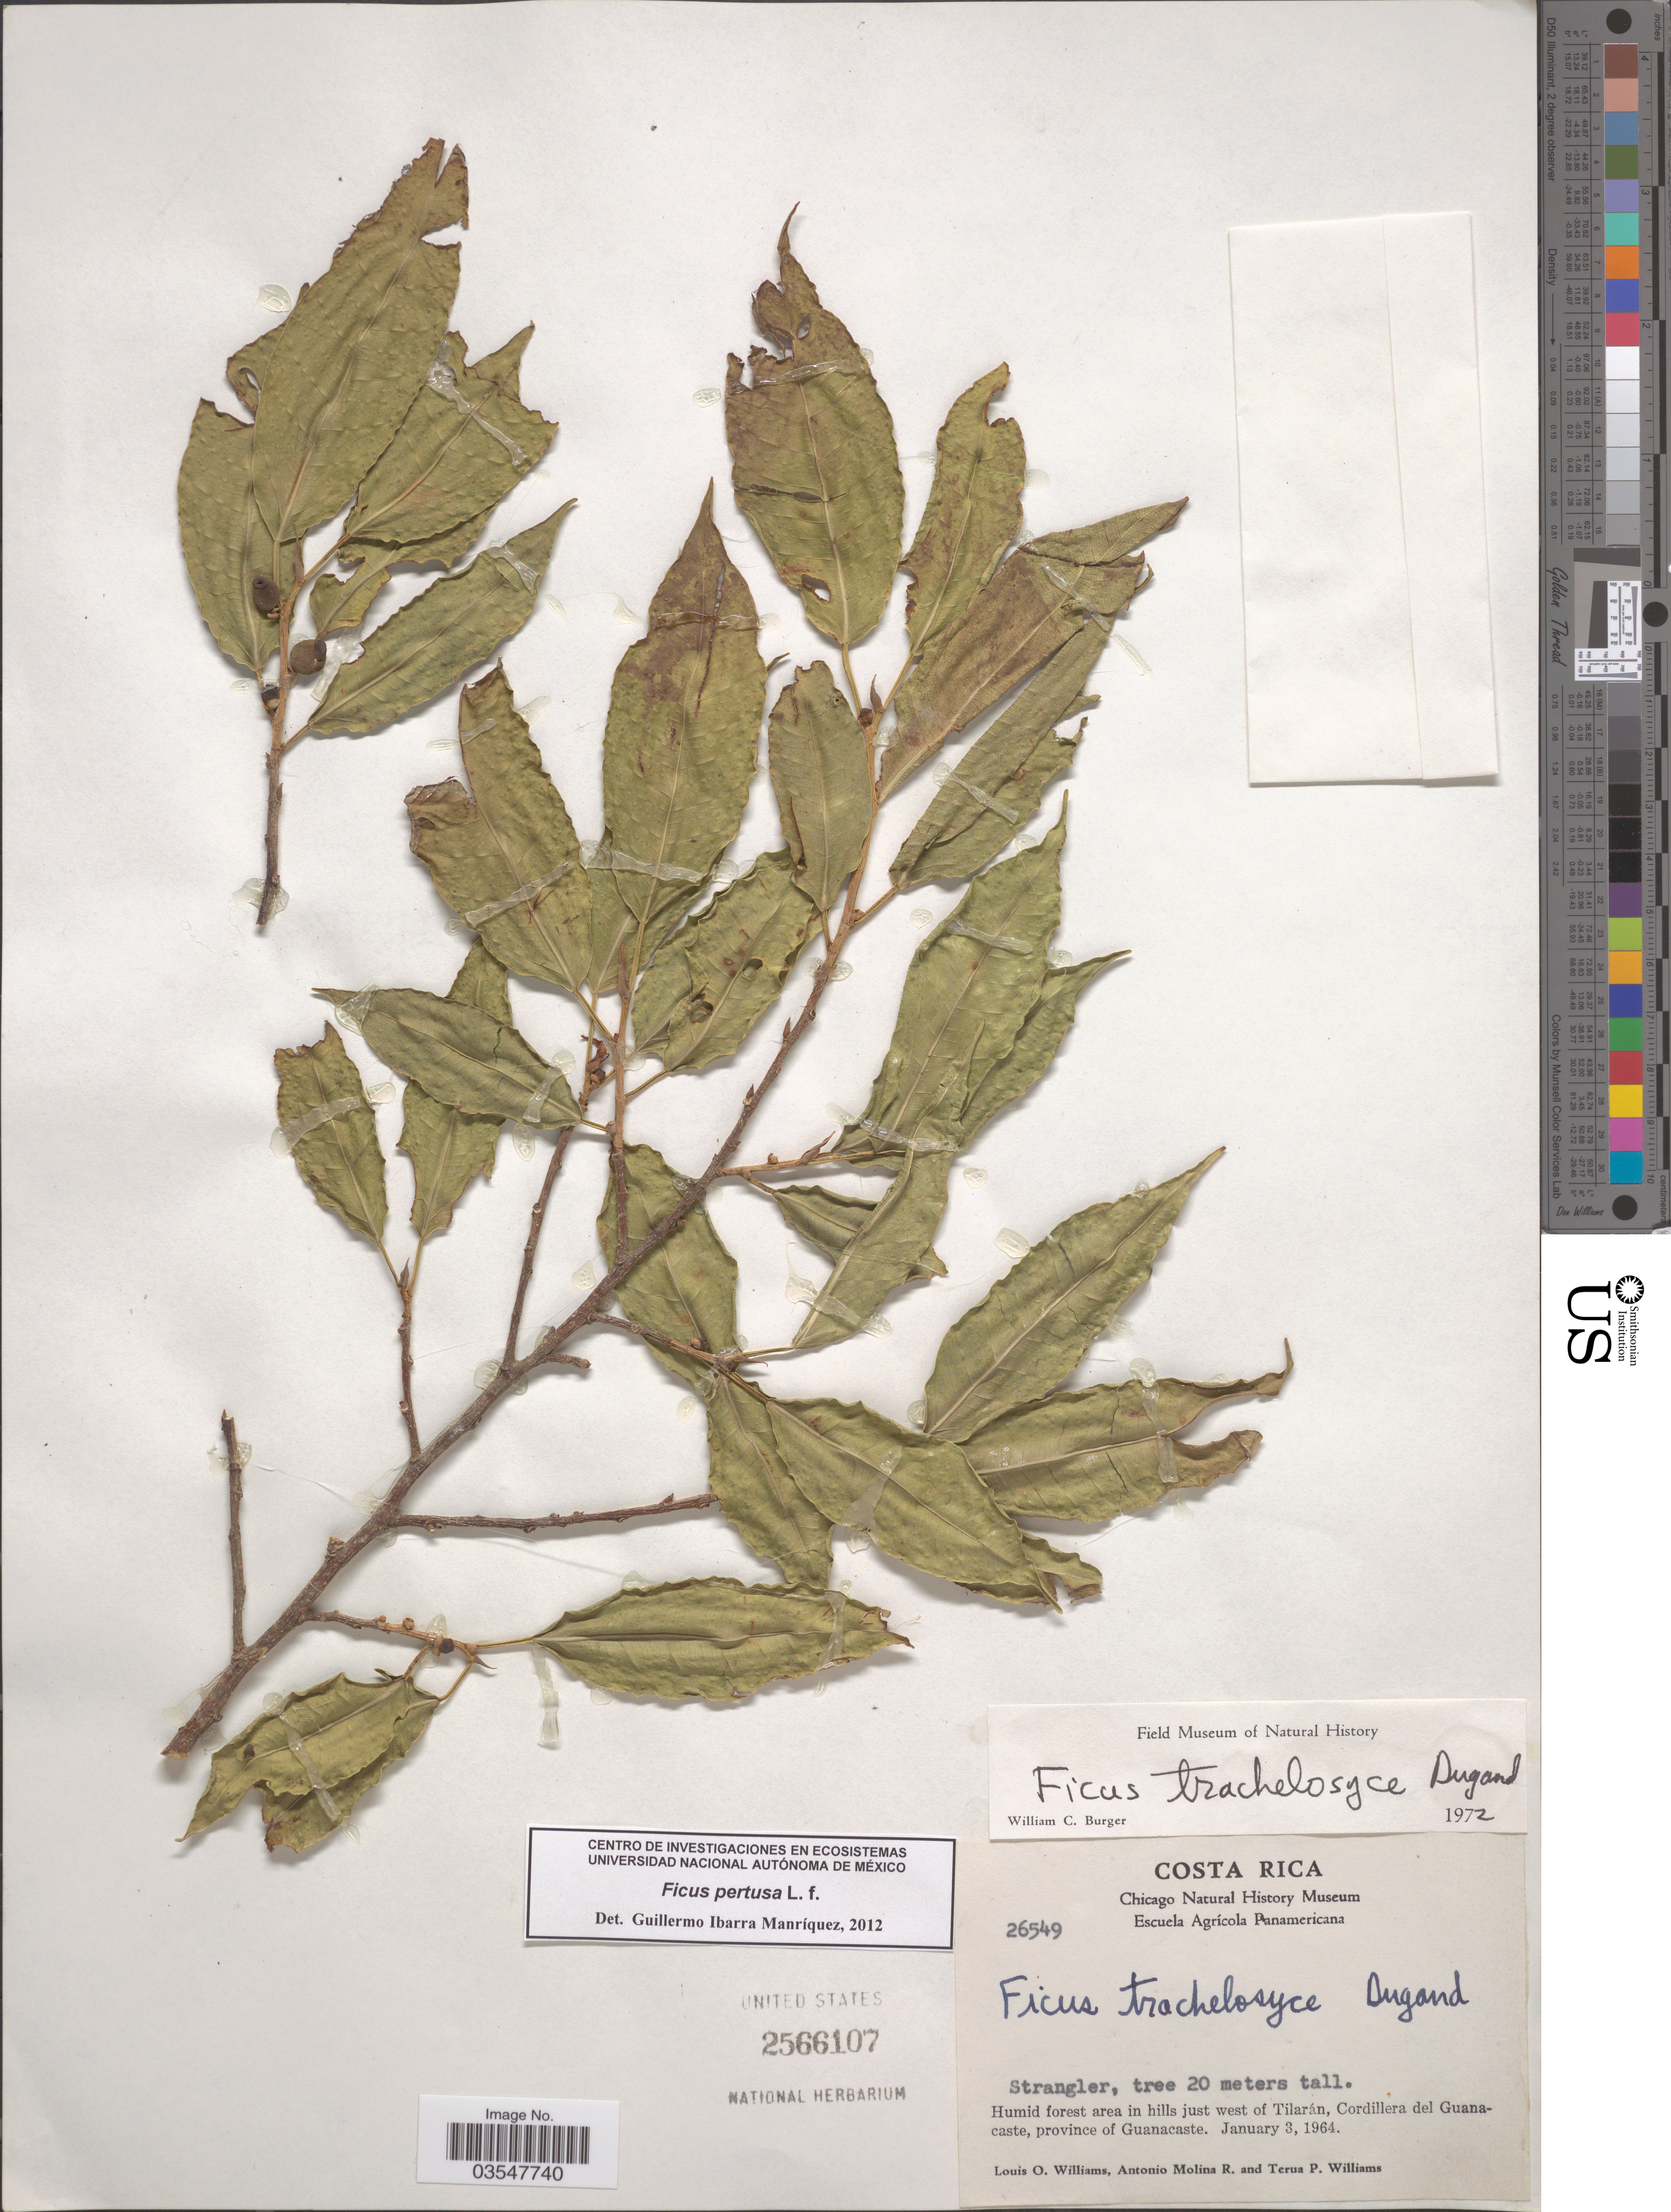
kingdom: Plantae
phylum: Tracheophyta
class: Magnoliopsida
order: Rosales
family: Moraceae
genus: Ficus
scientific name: Ficus pertusa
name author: L. f.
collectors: L. O. Williams, A. Molina R. & T. Williams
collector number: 26549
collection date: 1964-01-03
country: Costa Rica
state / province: Guanacaste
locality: Humid forest area in hills just west of Tilarán, Cordillera del Guanacaste.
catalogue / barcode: US 2566107